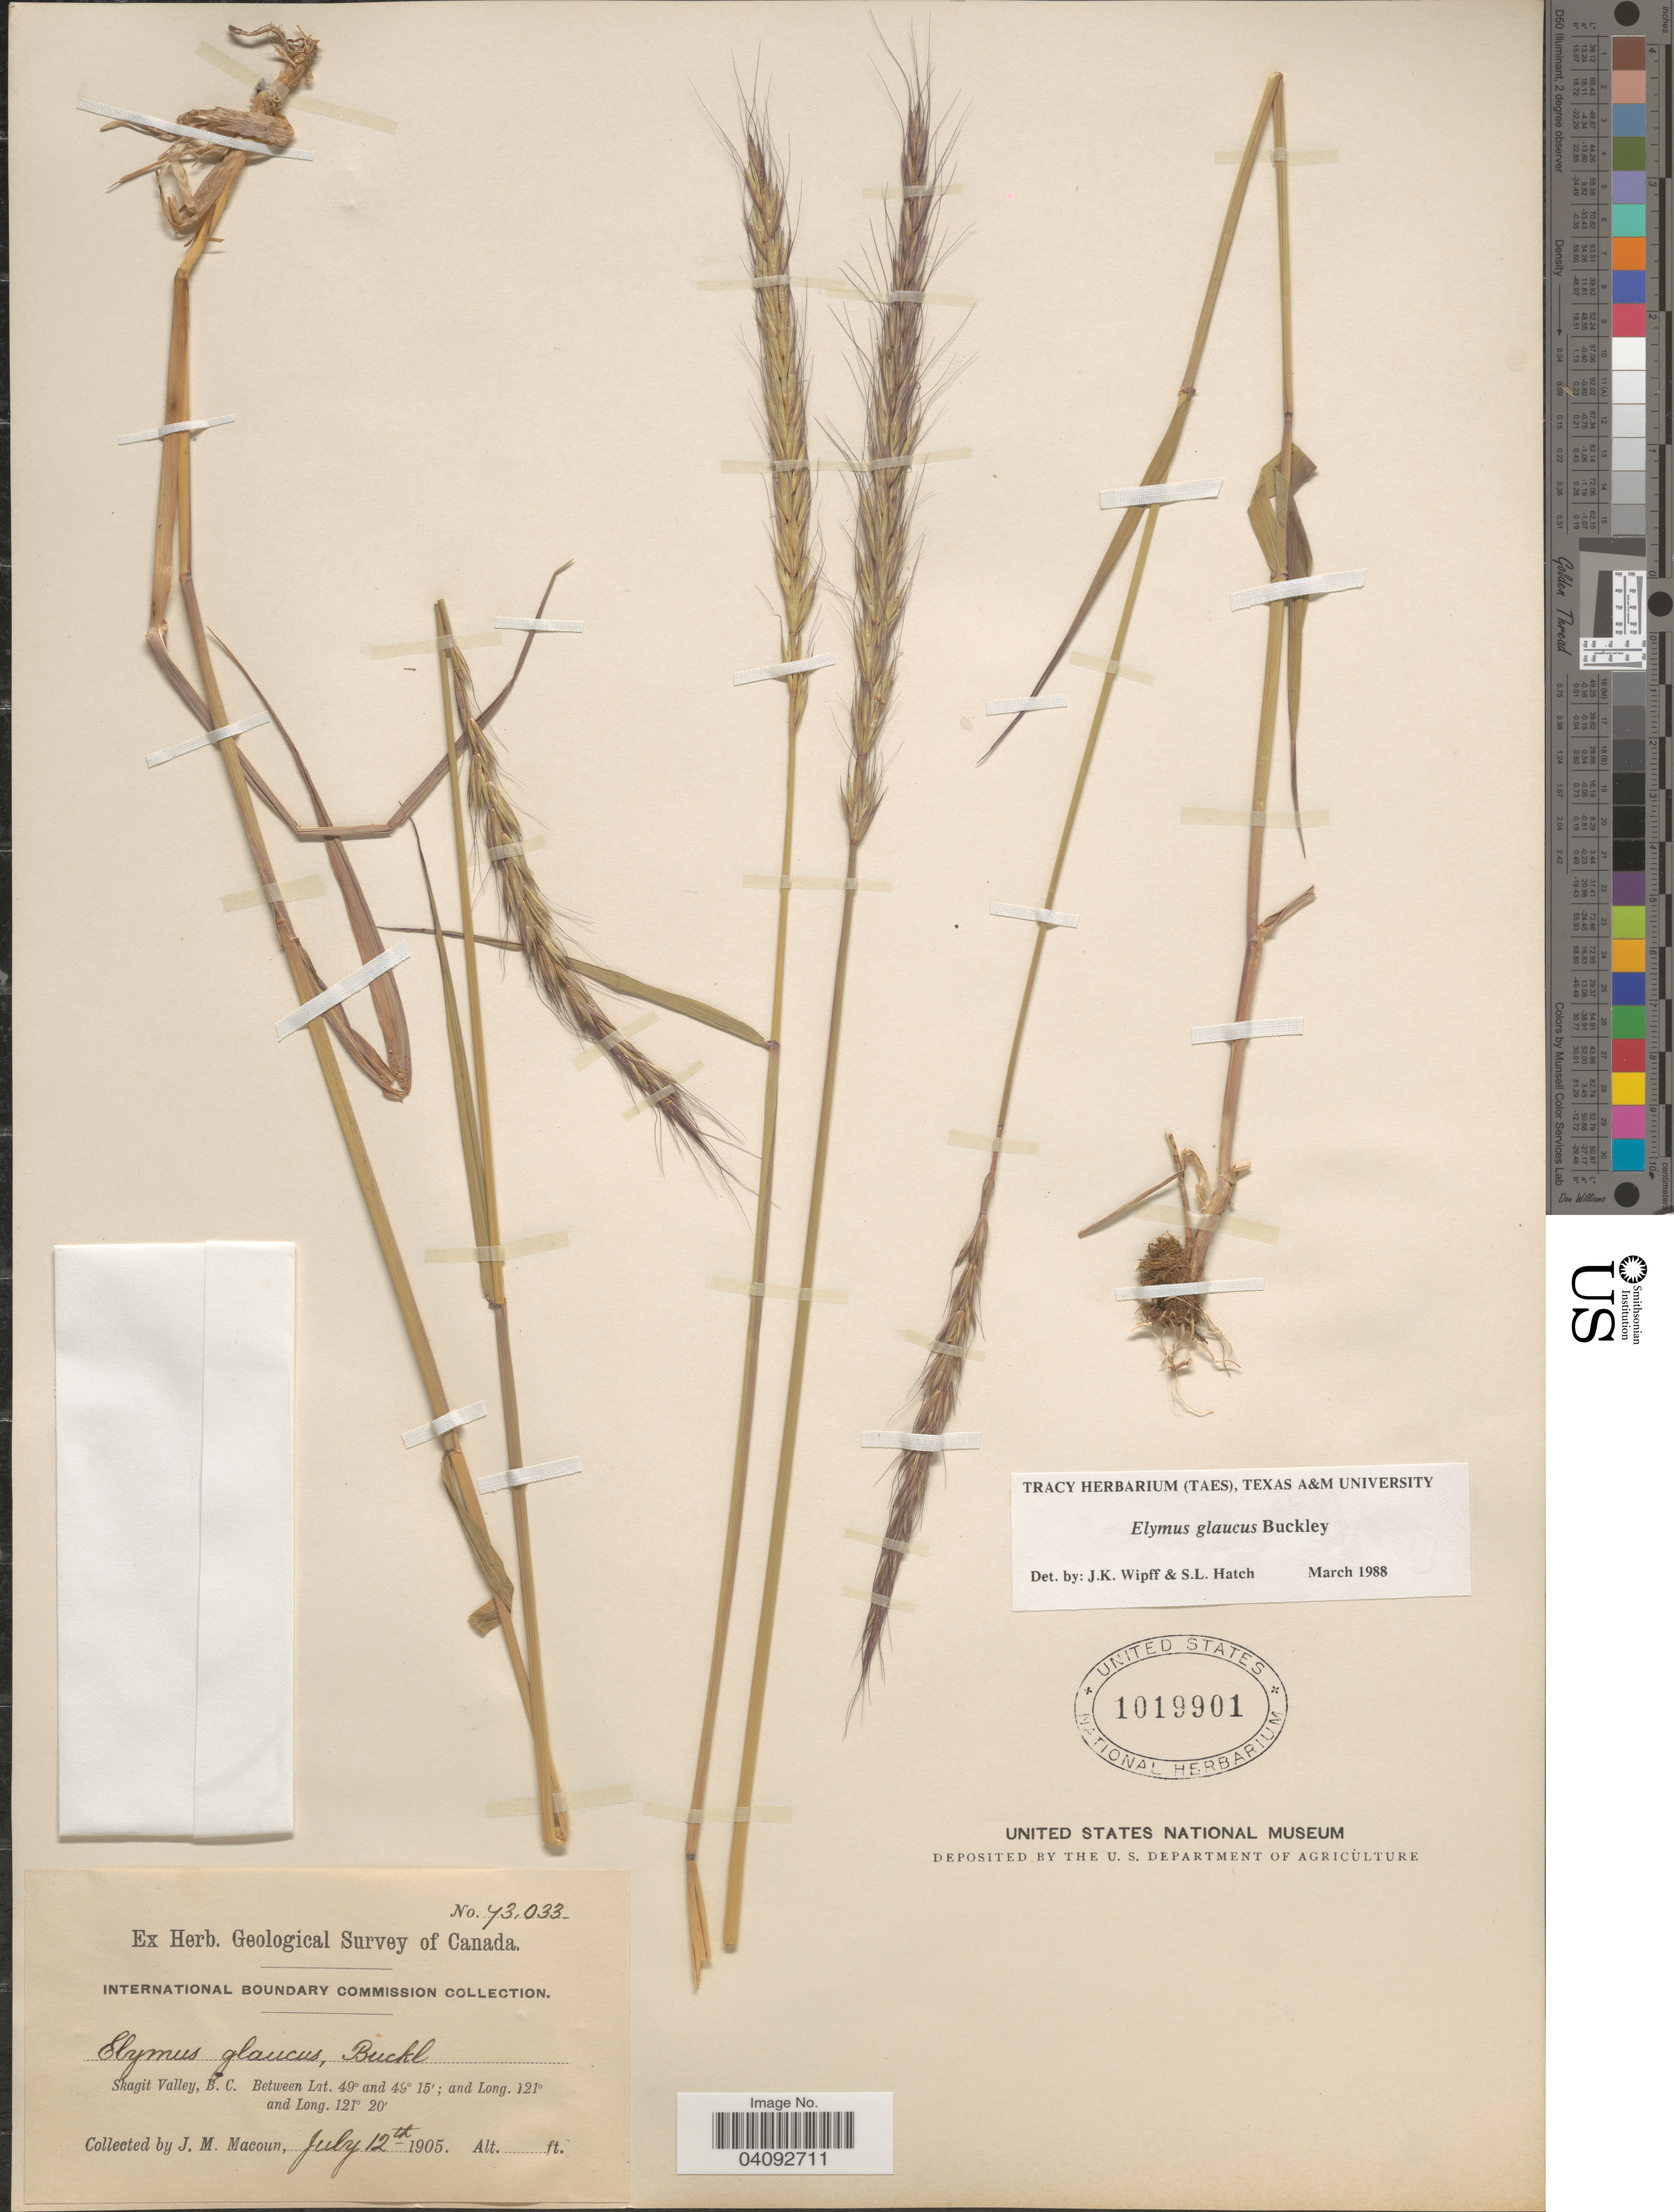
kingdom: Plantae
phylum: Tracheophyta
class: Liliopsida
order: Poales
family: Poaceae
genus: Elymus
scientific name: Elymus glabriflorus var. glabriflorus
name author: (Vasey ex L.H. Dewey) Scribn. & C.R. Ball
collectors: J. M. Macoun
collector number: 73033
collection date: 1905-07-12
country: Canada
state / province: British Columbia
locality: Geological Survey of Canada. Skagit Valley.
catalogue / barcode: US 1019901